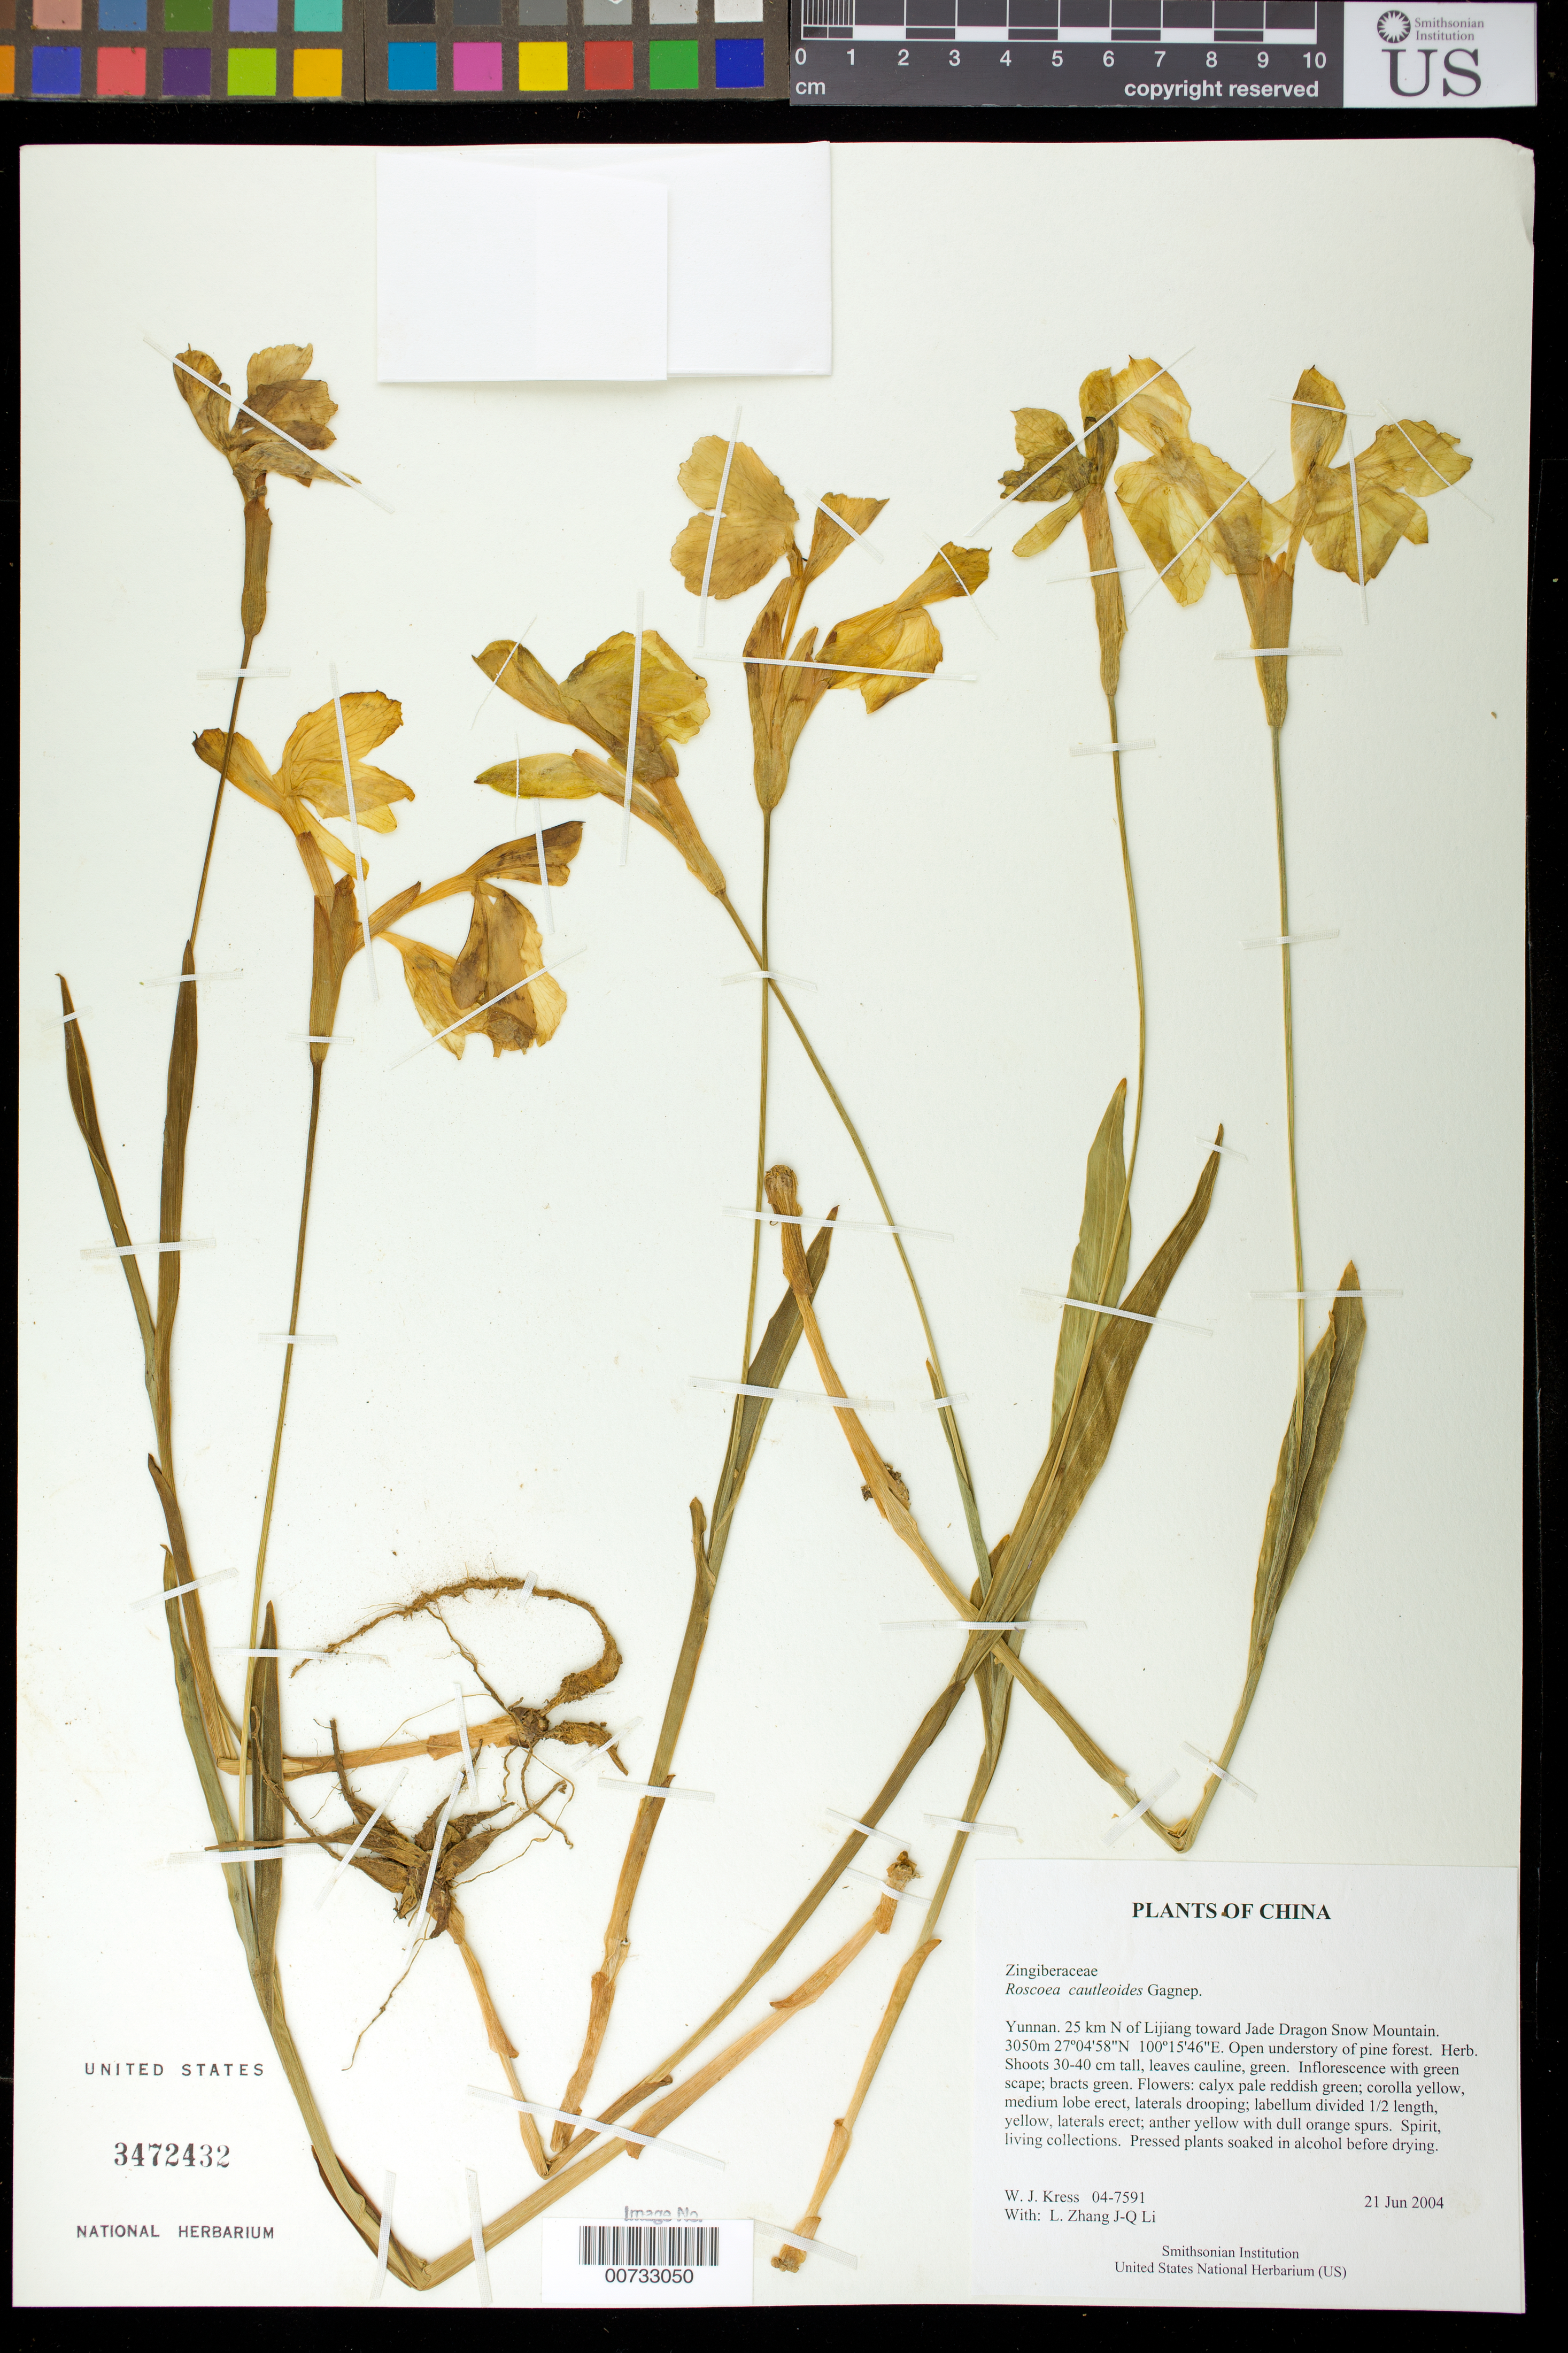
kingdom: Plantae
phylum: Tracheophyta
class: Liliopsida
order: Zingiberales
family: Zingiberaceae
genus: Roscoea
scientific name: Roscoea cautleoides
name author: Gagnep.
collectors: W. J. Kress, J.-Q. Li & L. B. Zhang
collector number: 04-7591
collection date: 2004-06-21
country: China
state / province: Yunnan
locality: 25 km N of Lijiang toward Jade Dragon Snow Mountain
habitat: Open understory of pine forest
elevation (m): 3050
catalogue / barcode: US 3472432